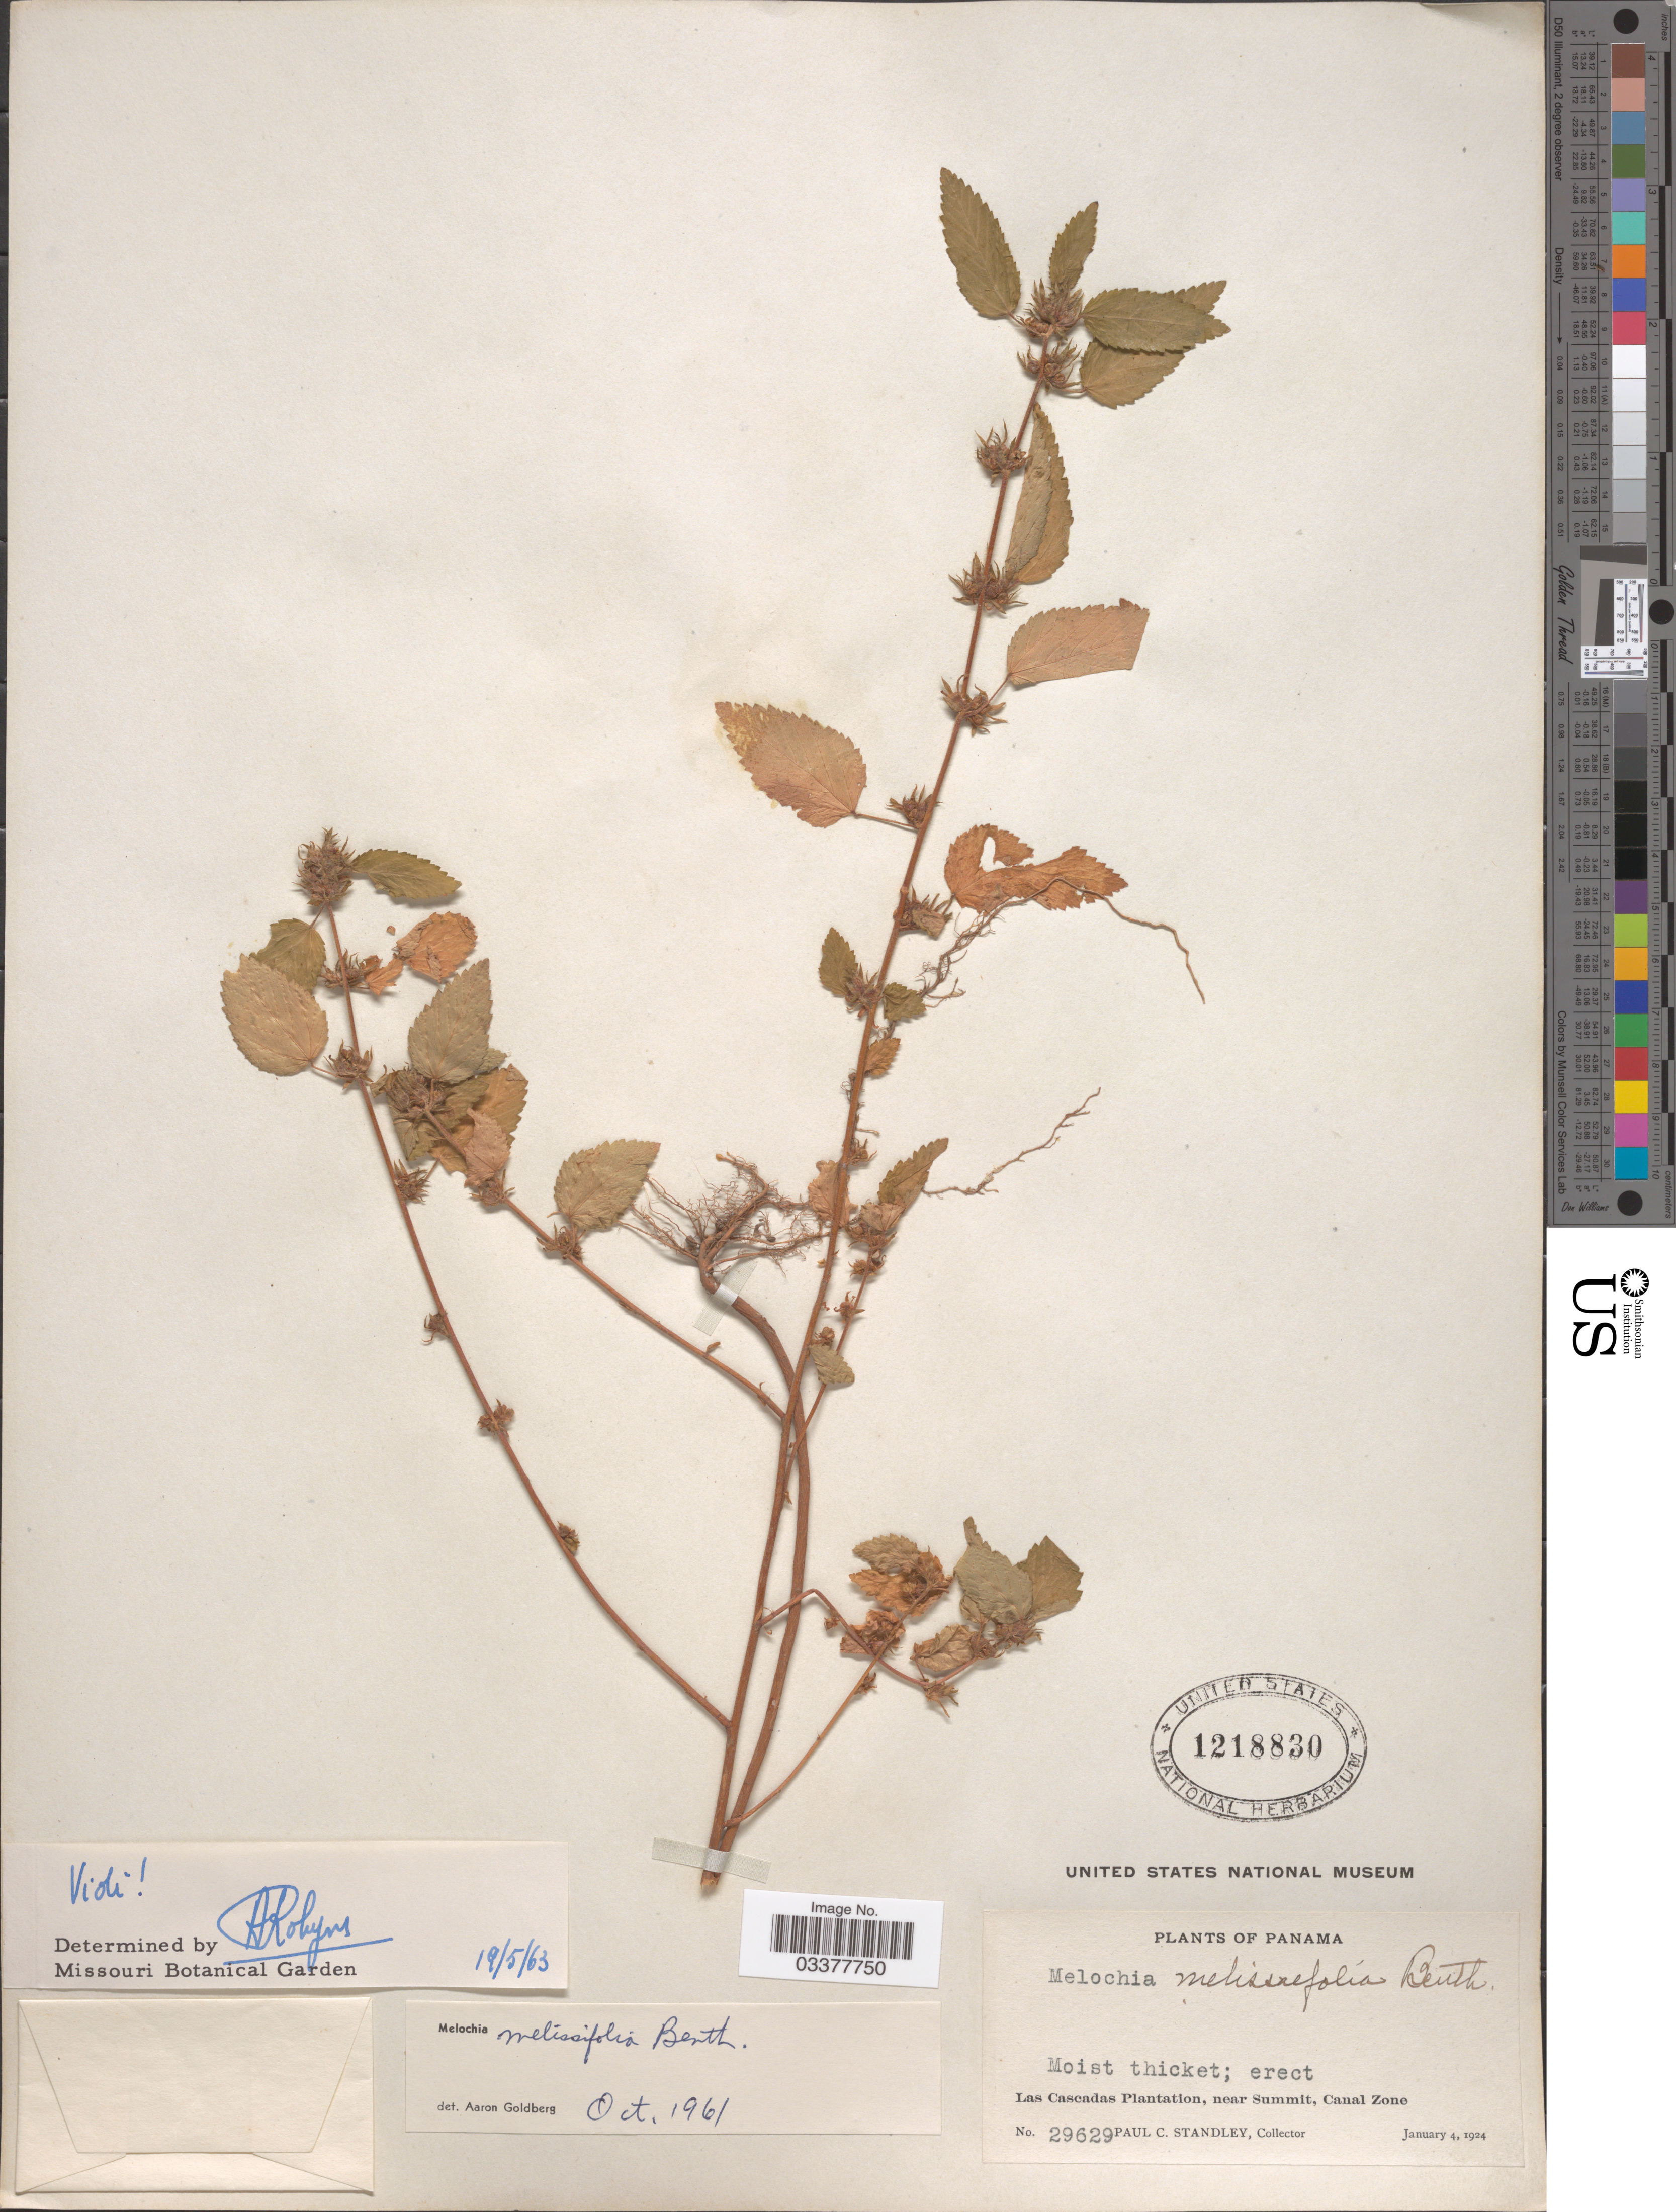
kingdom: Plantae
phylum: Tracheophyta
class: Magnoliopsida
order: Malvales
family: Malvaceae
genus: Melochia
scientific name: Melochia melissifolia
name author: Benth.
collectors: P. C. Standley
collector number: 29629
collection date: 1924-01-04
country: Panama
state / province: Colón / Panamá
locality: Las Cascadas Plantation, near Summit, Canal Zone.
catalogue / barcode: US 1218830